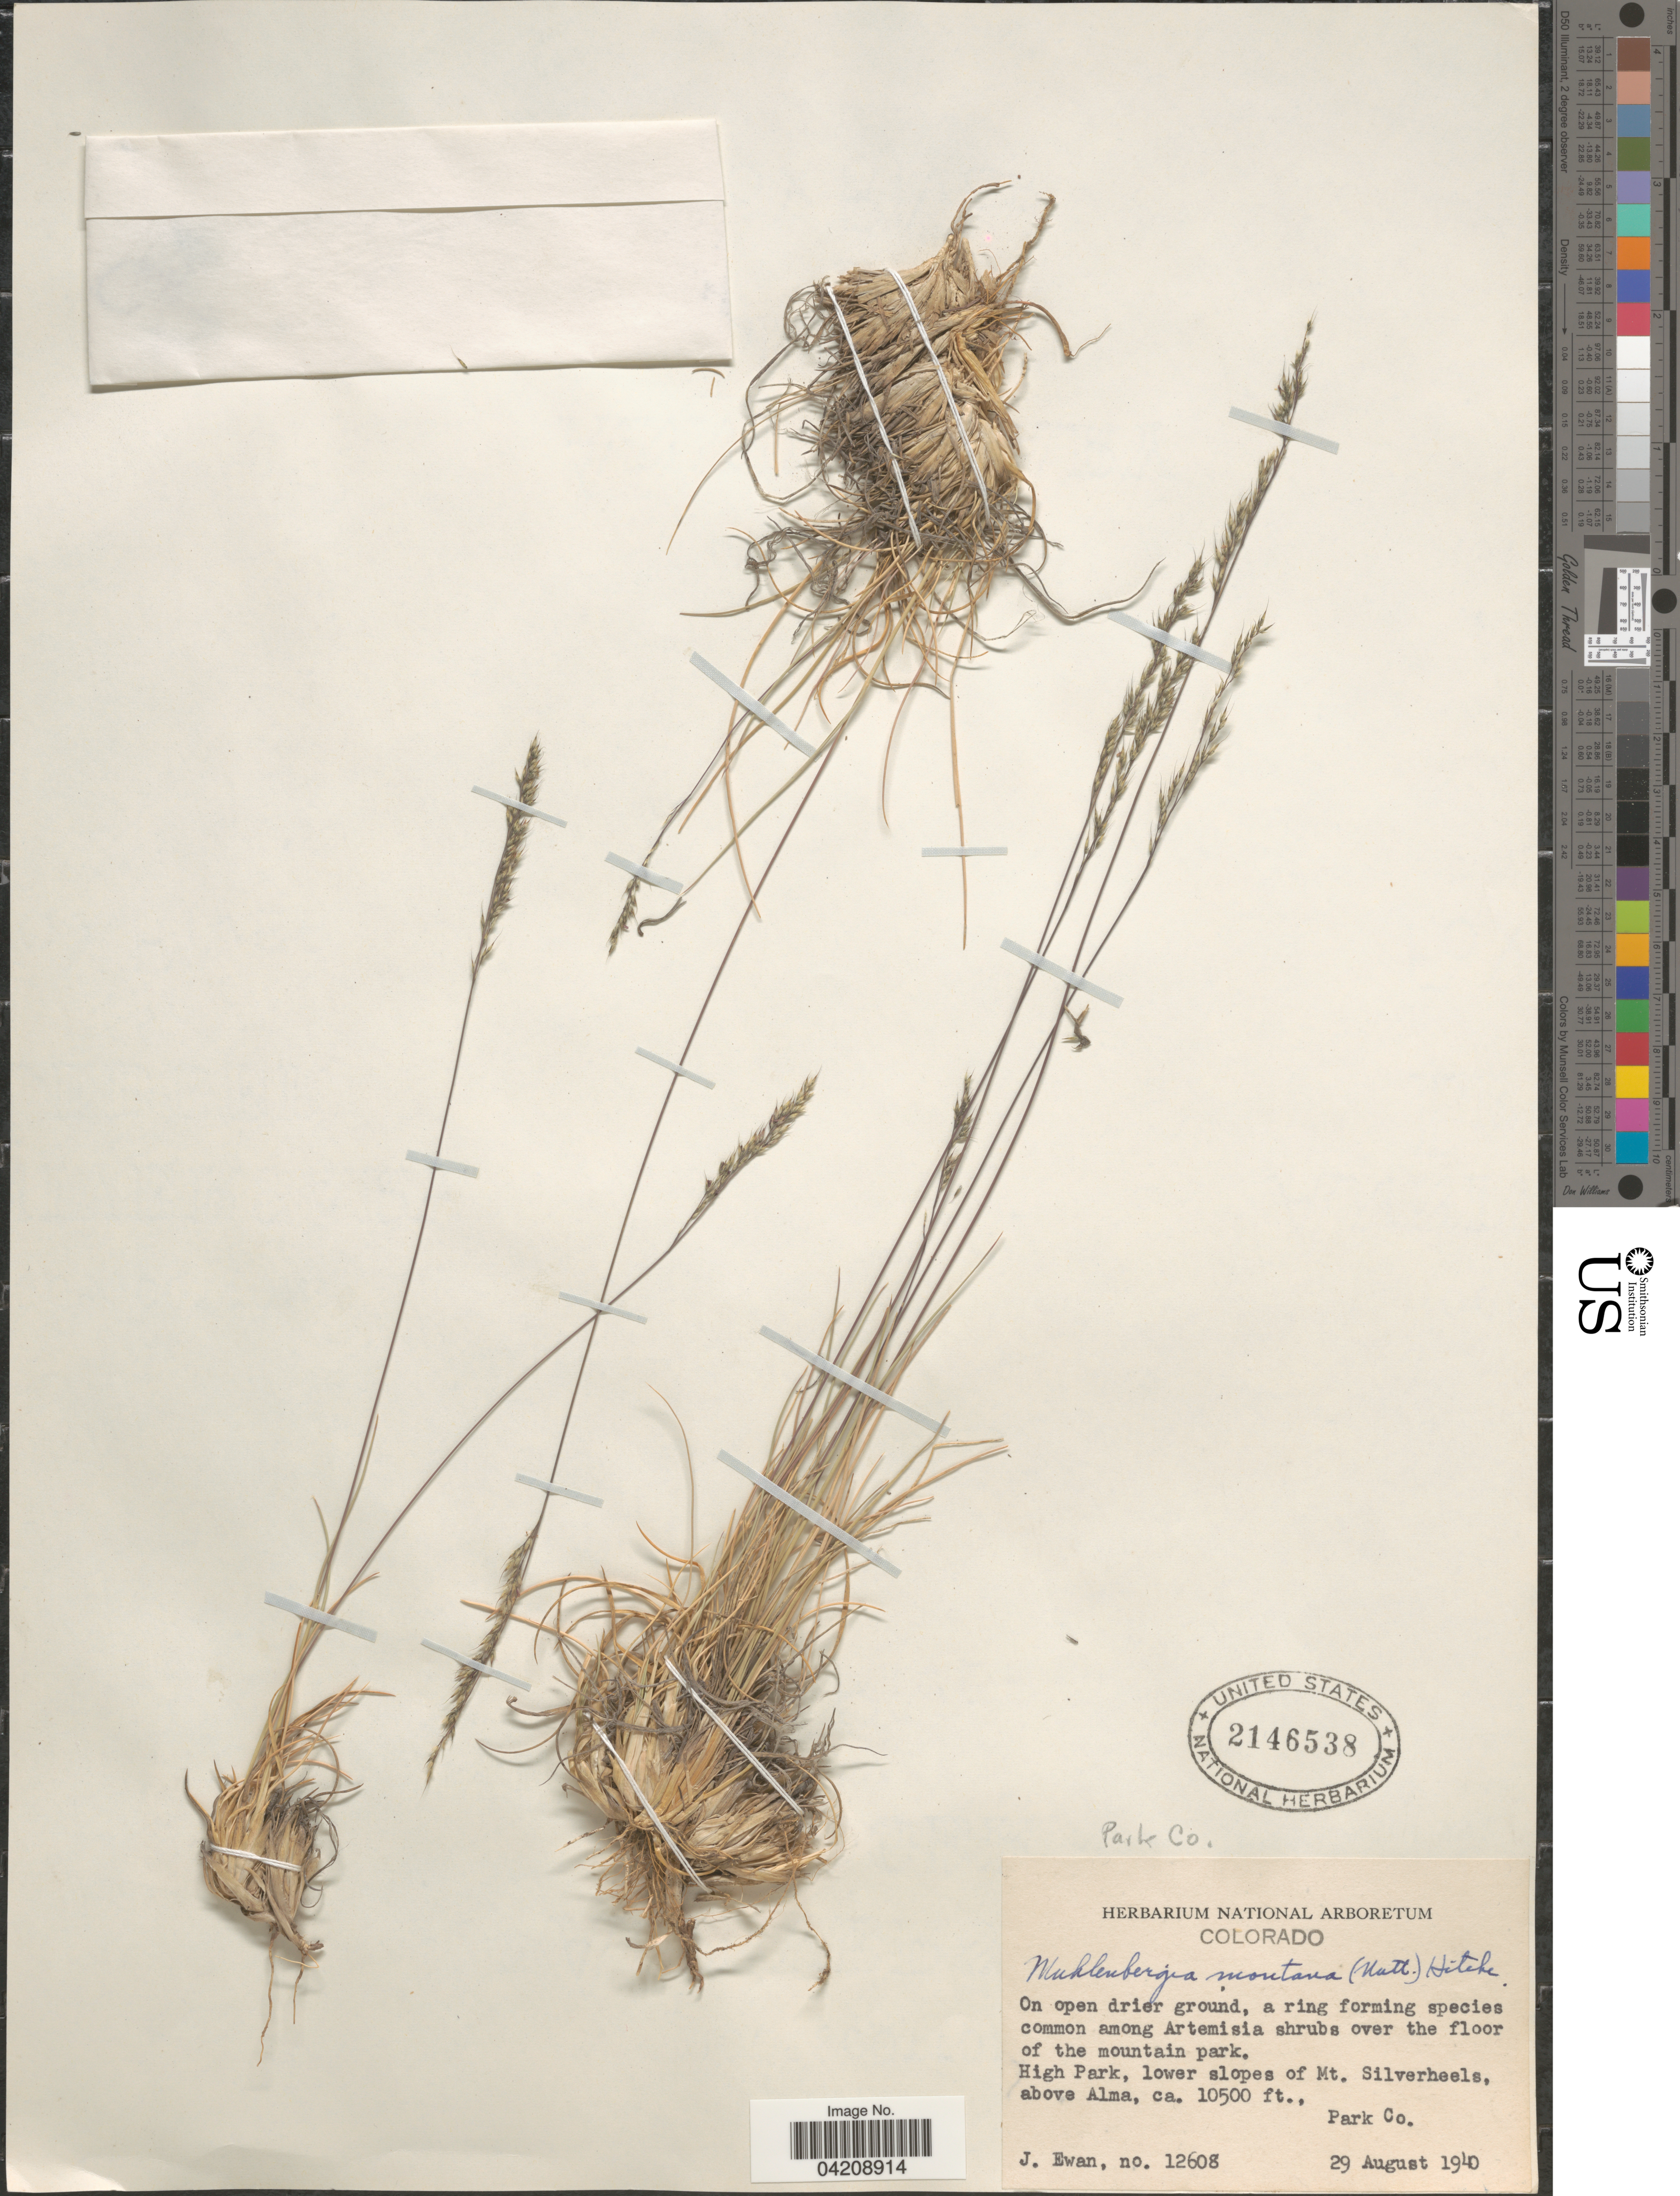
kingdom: Plantae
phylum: Tracheophyta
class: Liliopsida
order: Poales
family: Poaceae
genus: Muhlenbergia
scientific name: Muhlenbergia filiformis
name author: (Thurb. ex S. Watson) Rydb.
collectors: J. A. Ewan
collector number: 12608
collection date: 1940-08-29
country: United States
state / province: Colorado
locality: Over the floor of the mountain park. High Park, lower slopes of mt. Silverheels, above Alma. Park Co.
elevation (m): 3200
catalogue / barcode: US 2146538